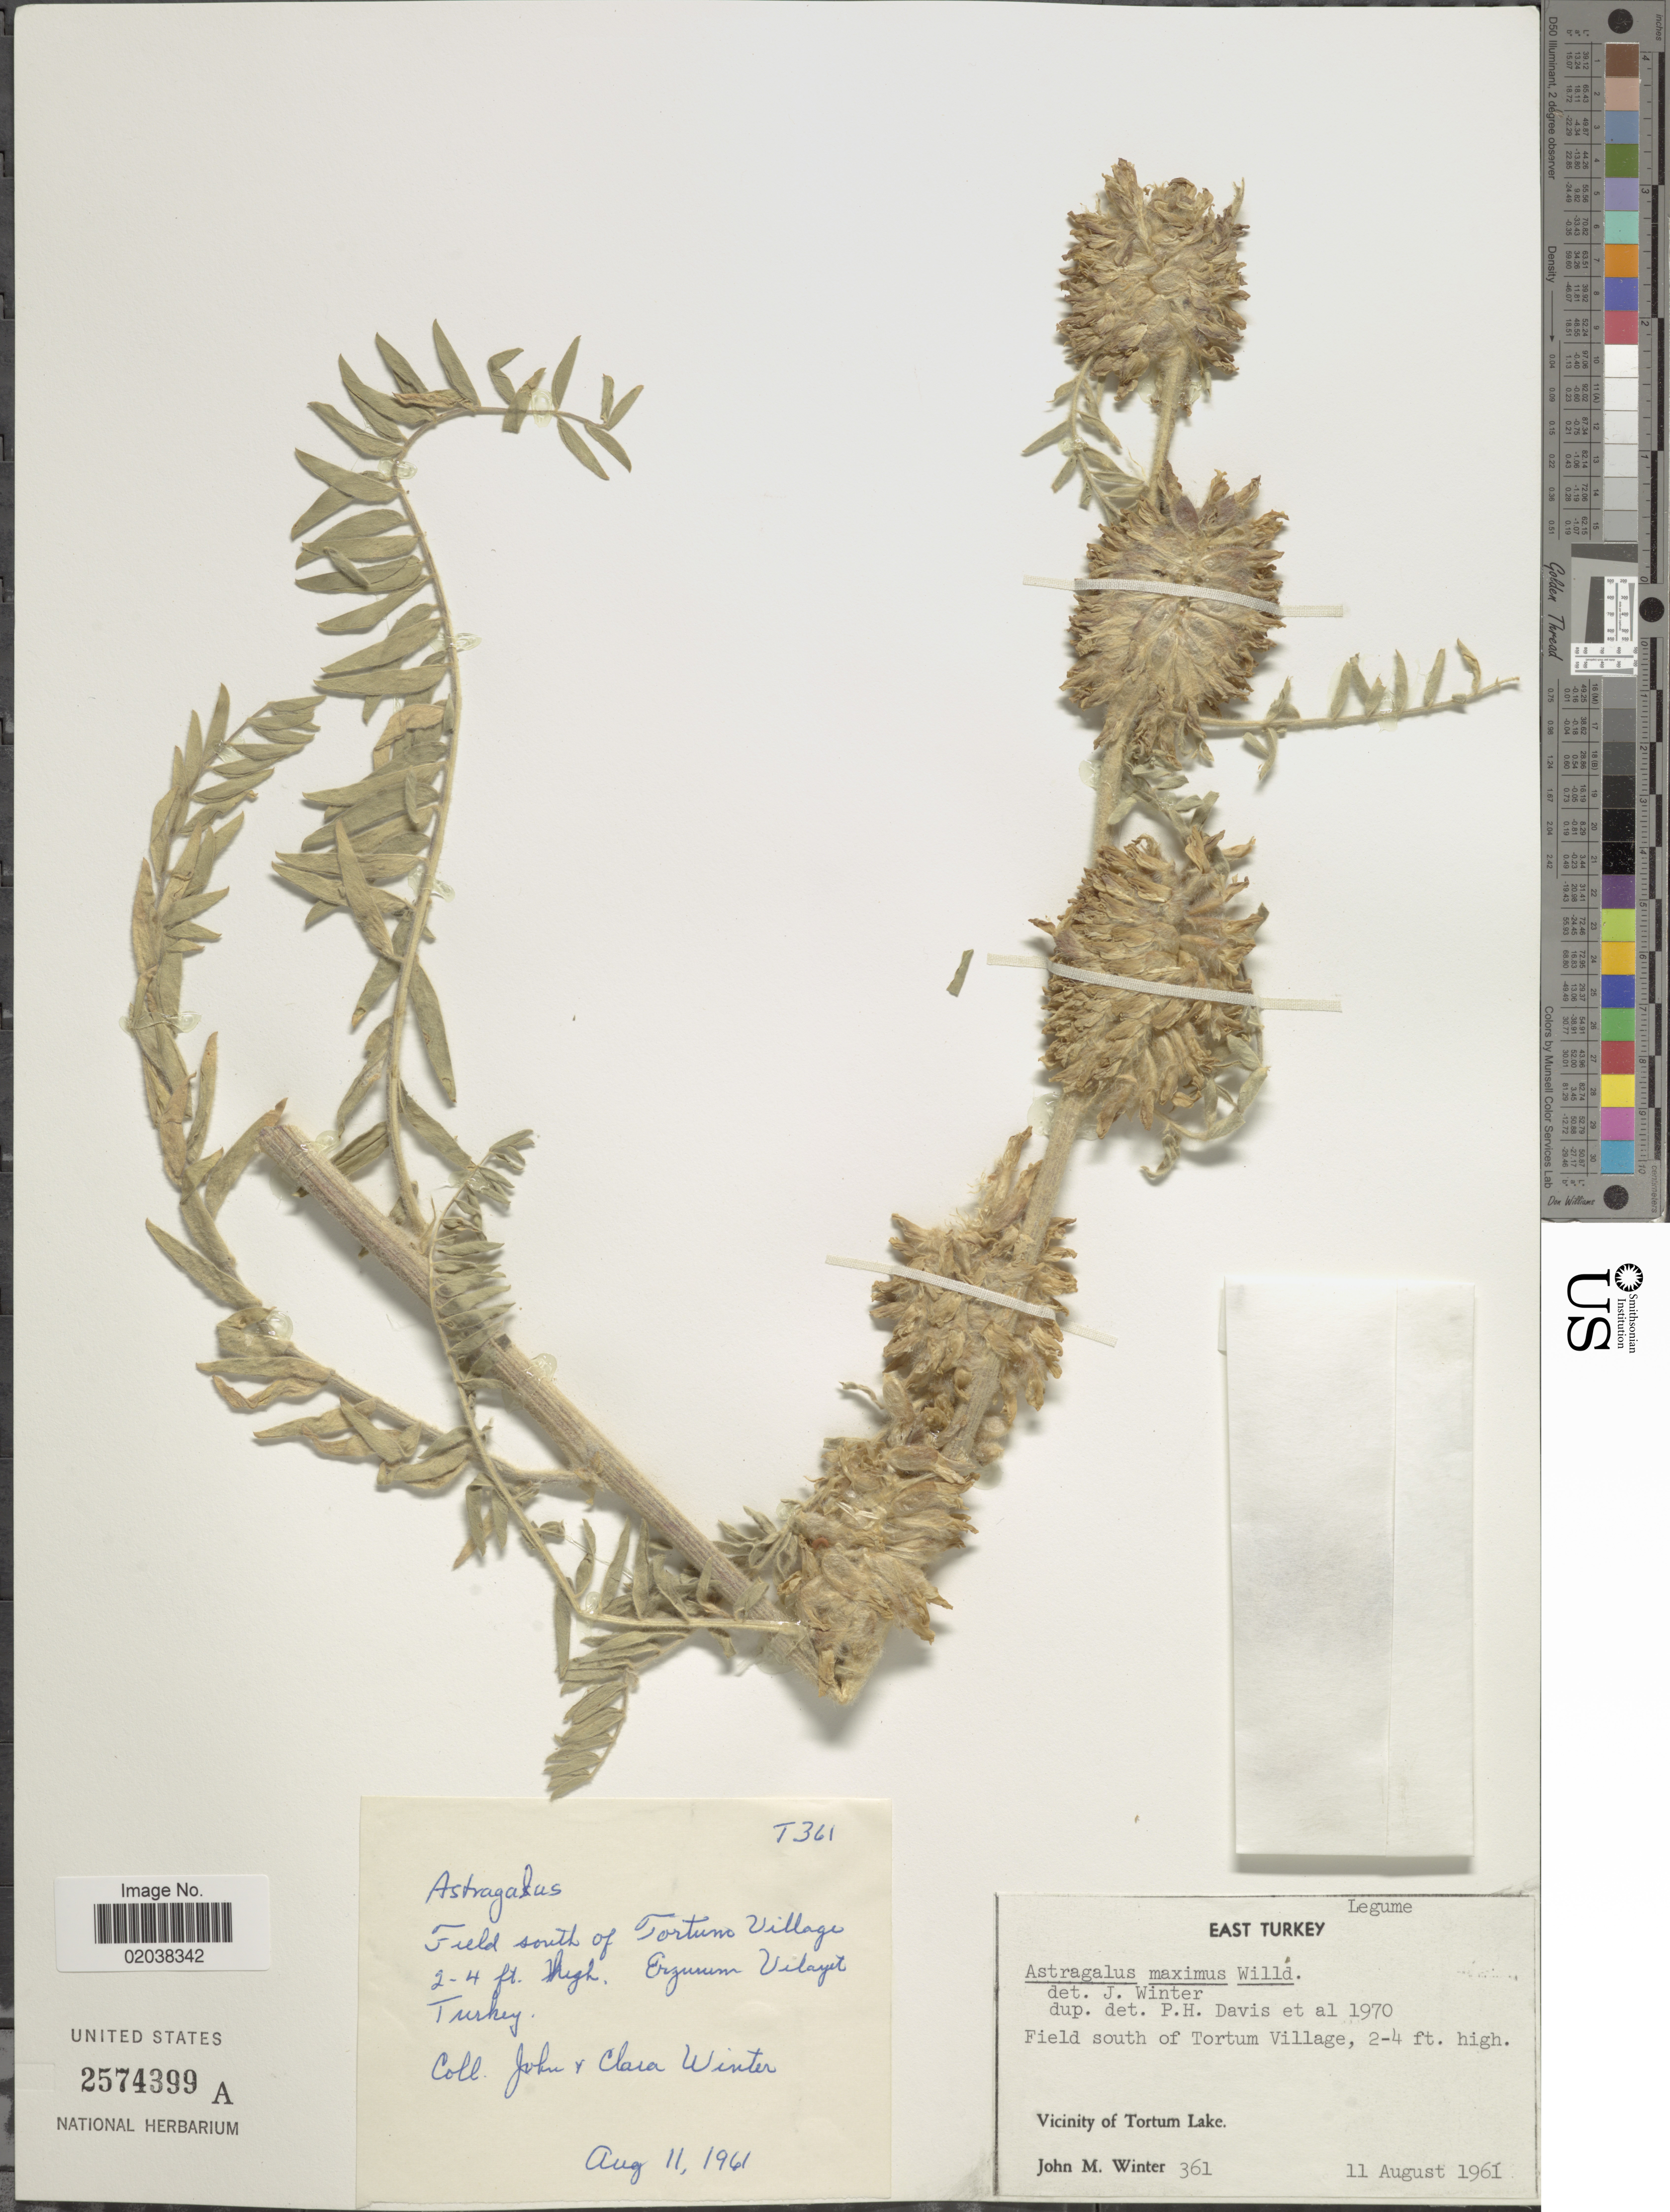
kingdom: Plantae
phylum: Tracheophyta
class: Magnoliopsida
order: Fabales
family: Fabaceae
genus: Astragalus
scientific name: Astragalus maximus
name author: Willd.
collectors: J. M. Winter & C. Winter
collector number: T361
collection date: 1961-08-11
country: Turkey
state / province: Erzurum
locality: East Tureky. Field south of Tortum Village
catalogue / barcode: US 2574399A